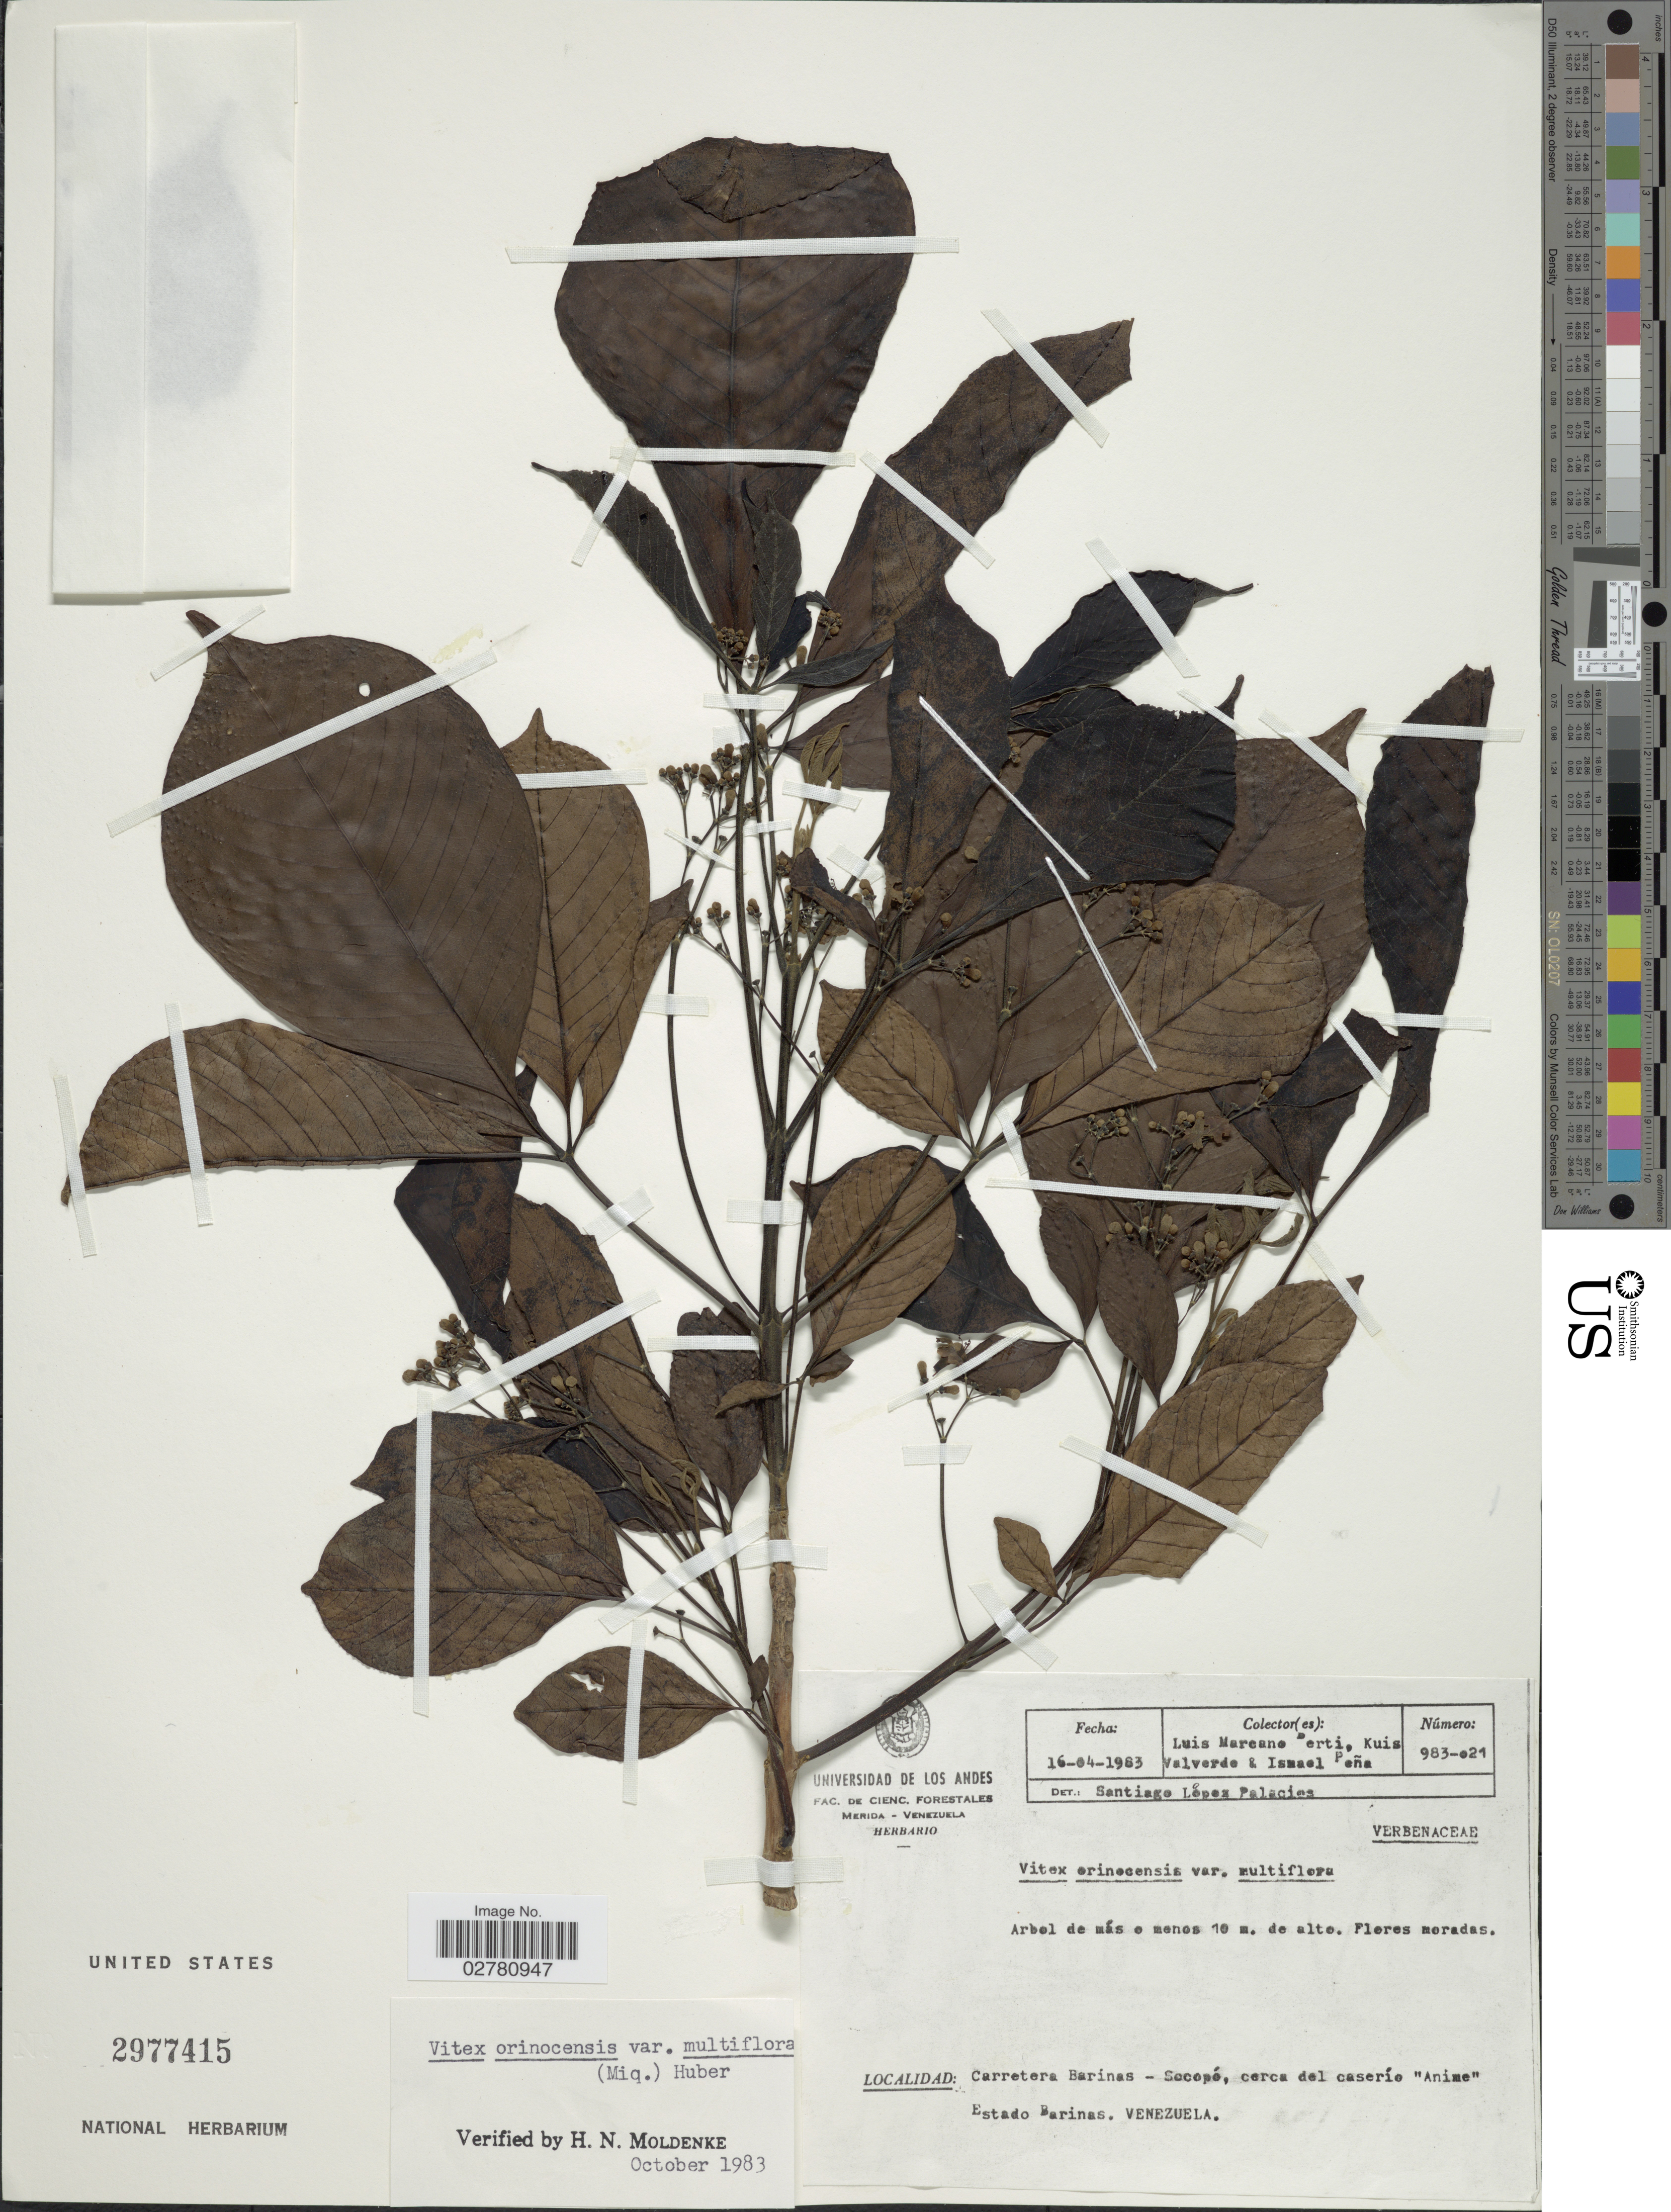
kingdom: Plantae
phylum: Tracheophyta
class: Magnoliopsida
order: Lamiales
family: Lamiaceae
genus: Vitex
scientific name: Vitex orinocensis var. multiflora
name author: (Miq.) Huber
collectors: L. Marcano-Berti, K. Valverde & I. Pena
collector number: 983-021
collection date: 1983-04-16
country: Venezuela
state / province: Barinas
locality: Carretera Barinas-Socopé, cerca del caserío " Anime". Estado Barinas.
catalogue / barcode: US 2977415